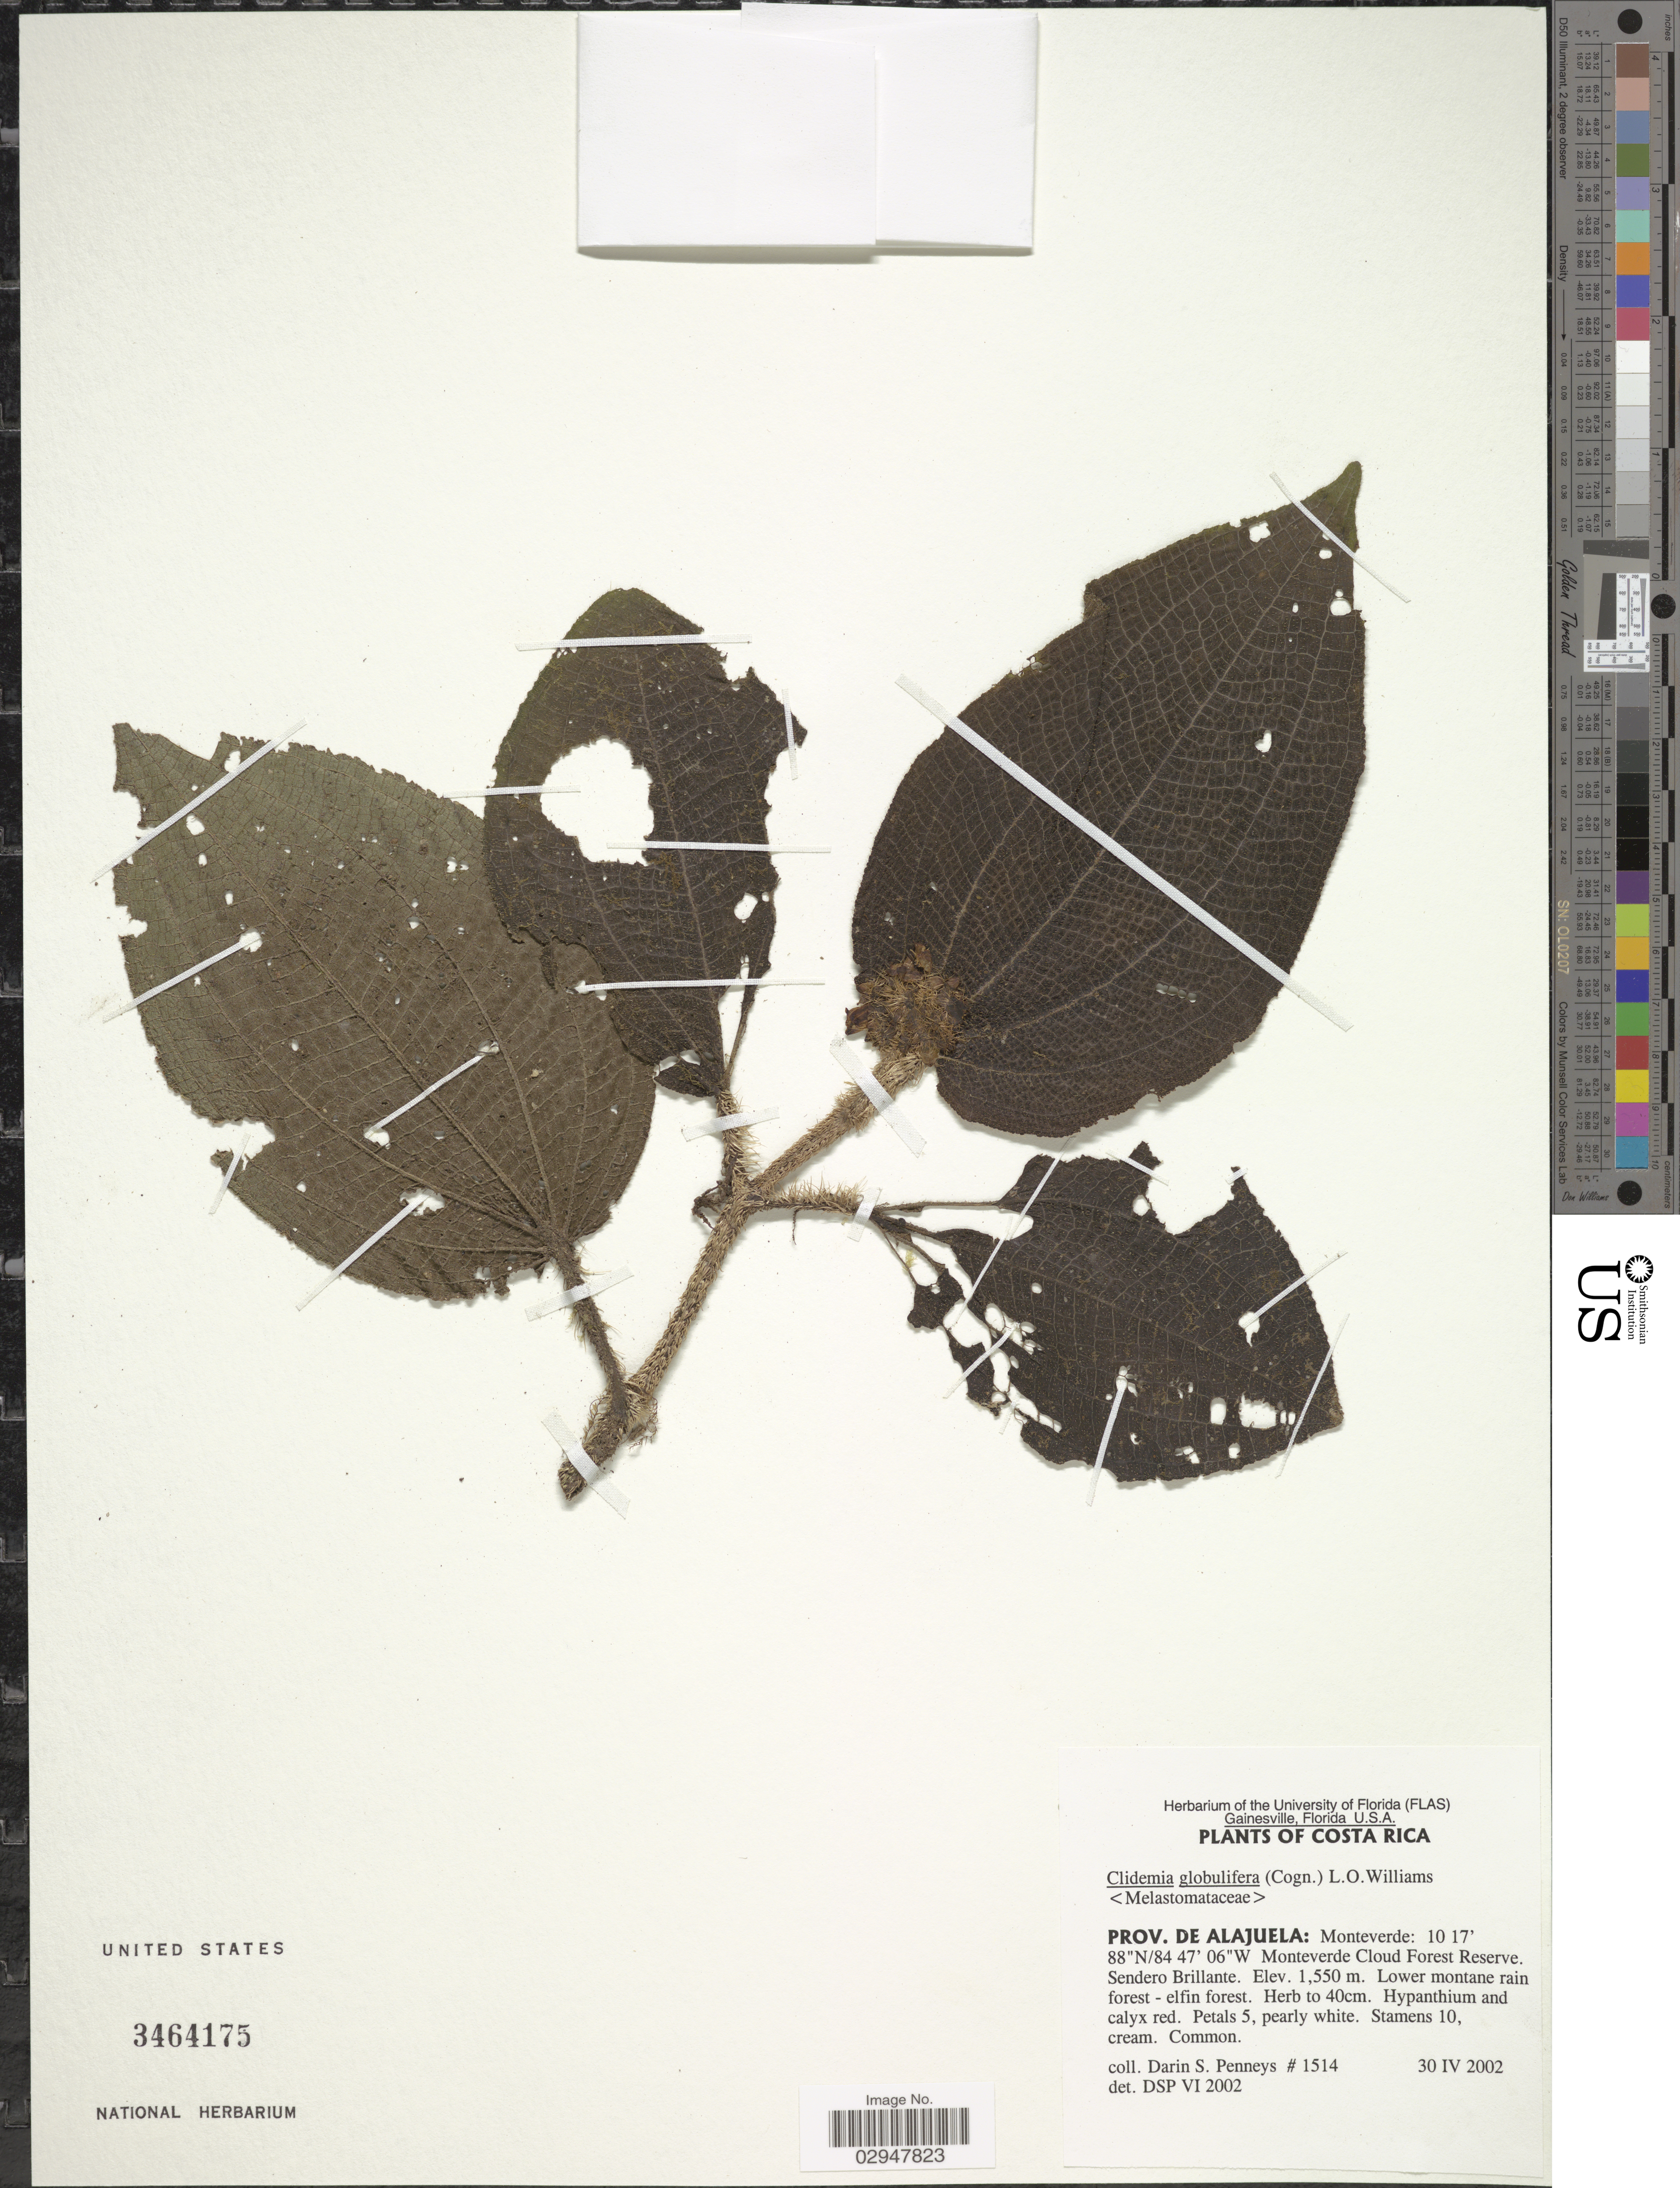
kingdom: Plantae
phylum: Tracheophyta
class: Magnoliopsida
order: Myrtales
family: Melastomataceae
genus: Clidemia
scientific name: Clidemia globuliflora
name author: (Cogn.) L.O. Williams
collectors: D. S. Penneys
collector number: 1514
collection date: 2002-04-30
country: Costa Rica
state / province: Alajuela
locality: Monteverde: Monteverde Cloud Forest Reserve, Sendero Brillante.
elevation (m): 1550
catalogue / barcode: US 3464175